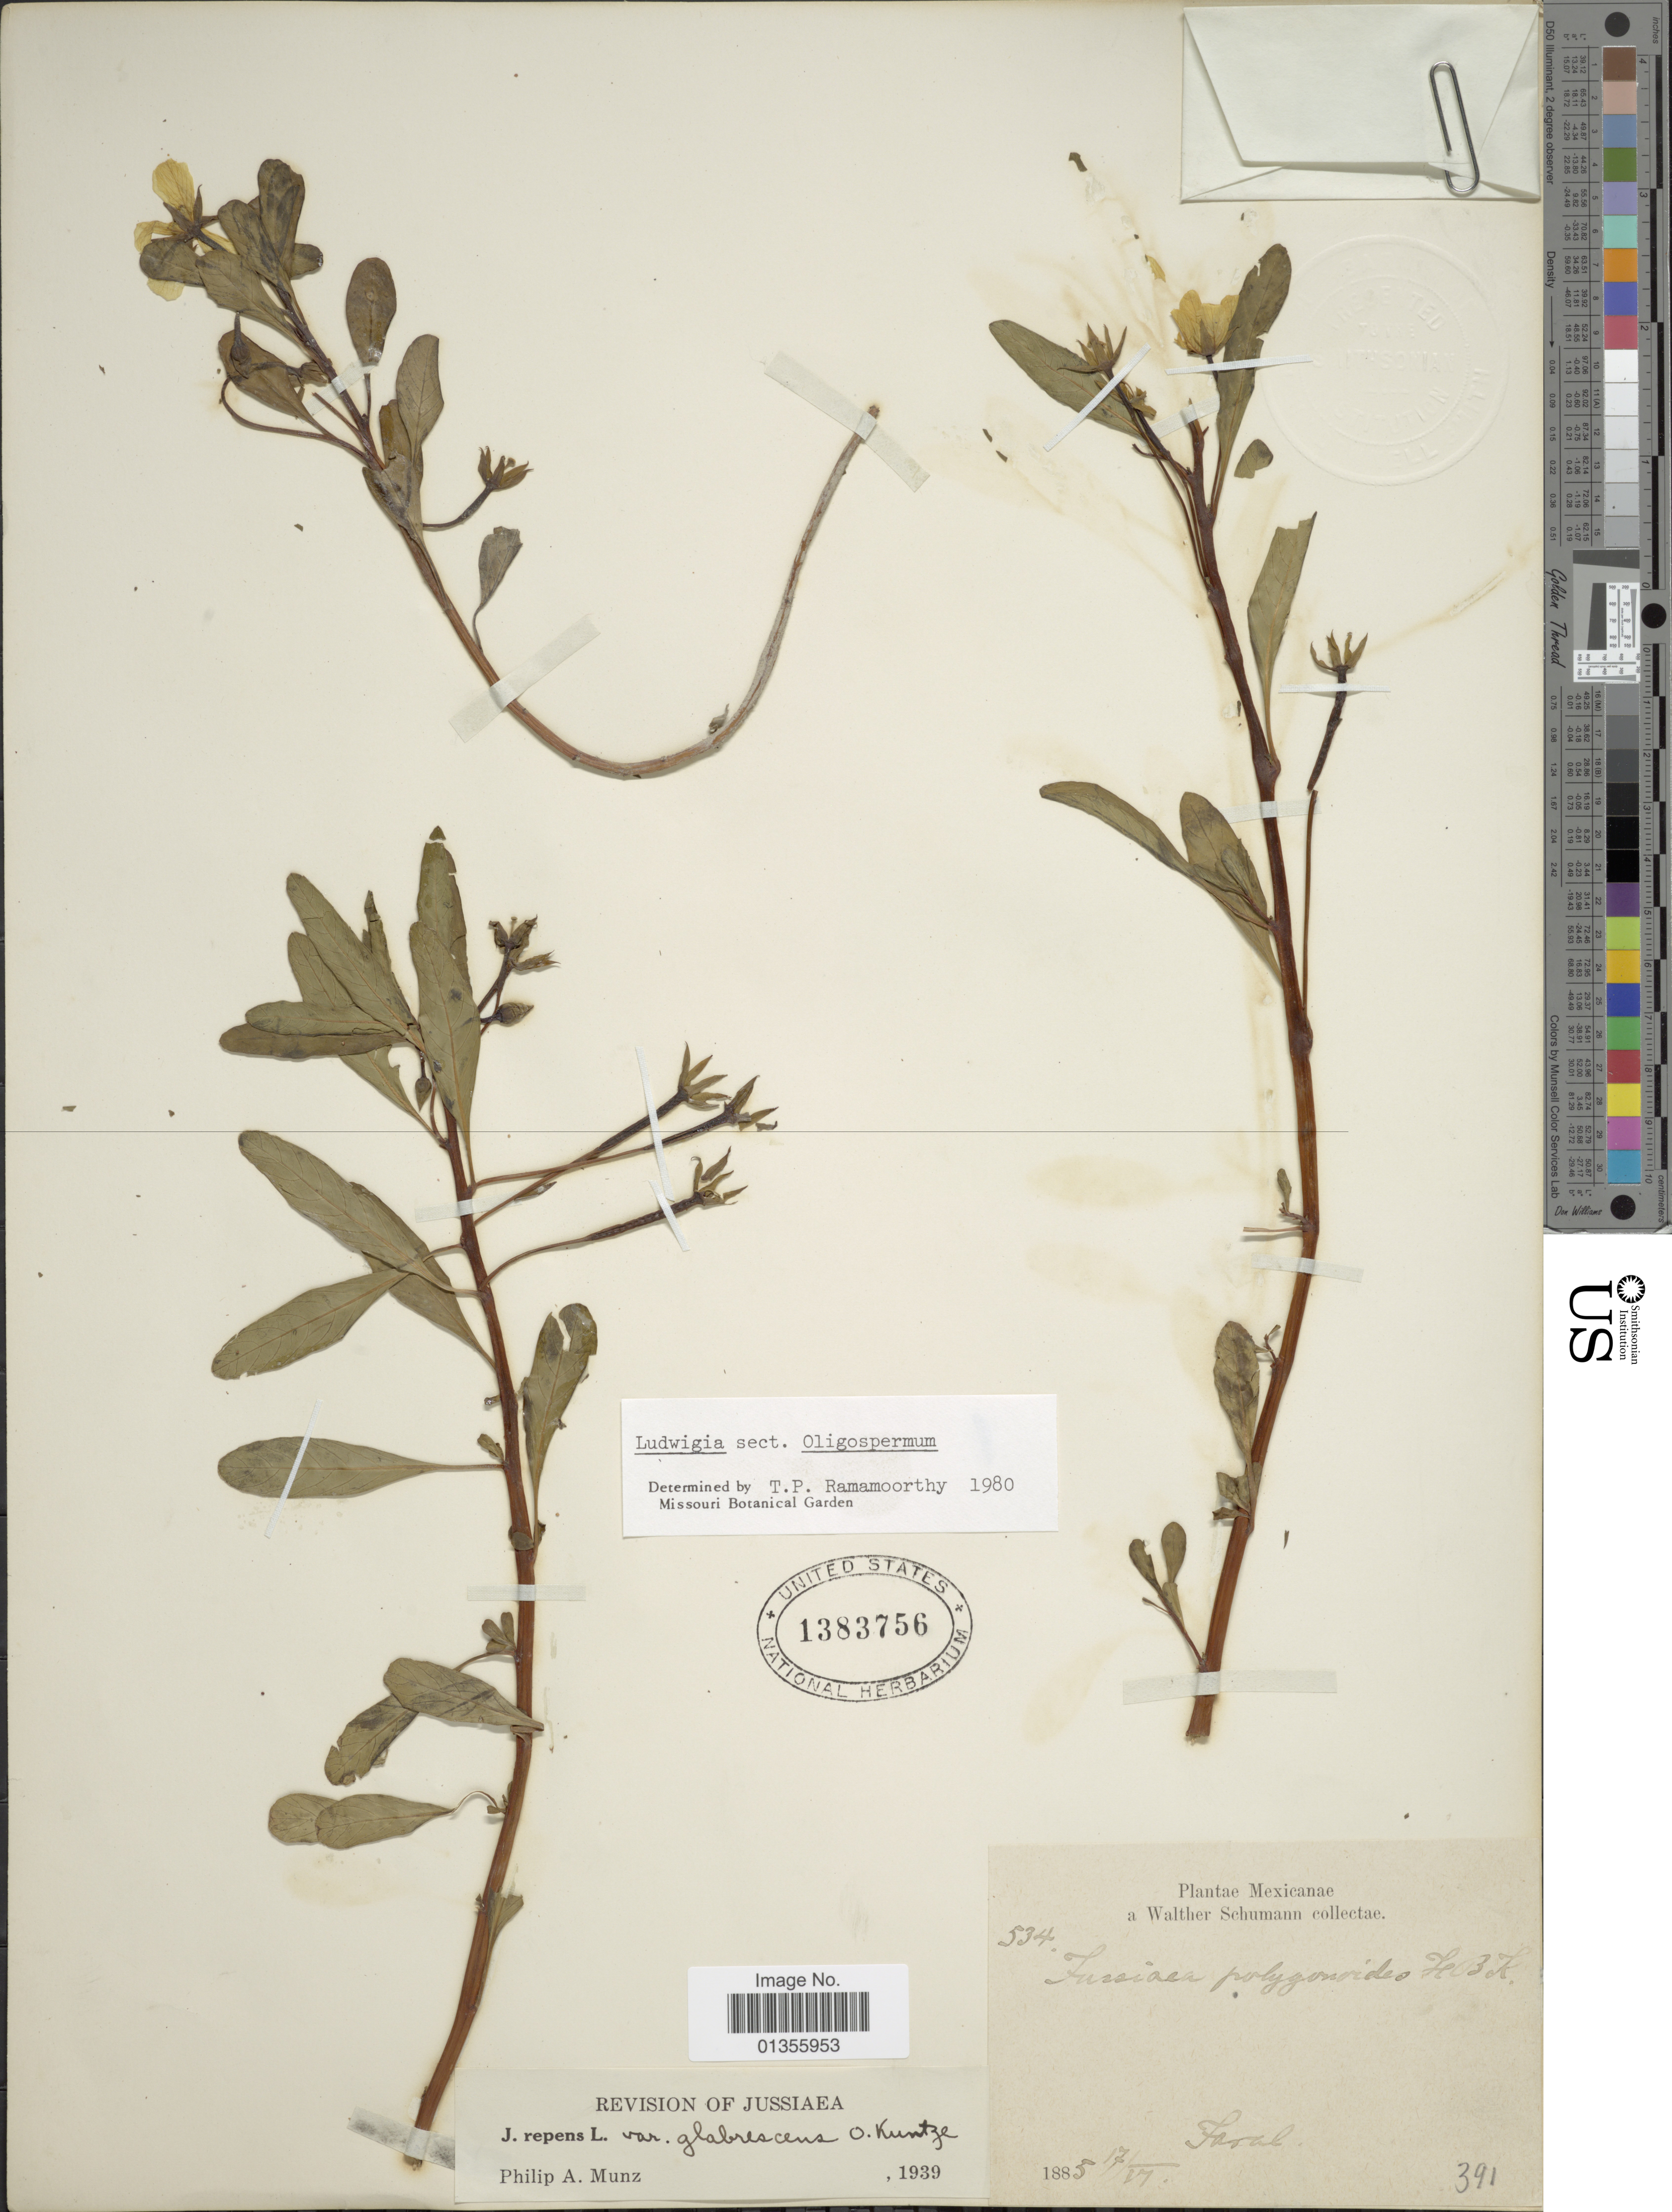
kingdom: Plantae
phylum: Tracheophyta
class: Magnoliopsida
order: Myrtales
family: Onagraceae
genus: Ludwigia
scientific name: Ludwigia octovalvis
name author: (Jacq.) P.H. Raven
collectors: W. Schumann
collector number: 534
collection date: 1885-06-17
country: Mexico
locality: Faral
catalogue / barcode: US 1383756